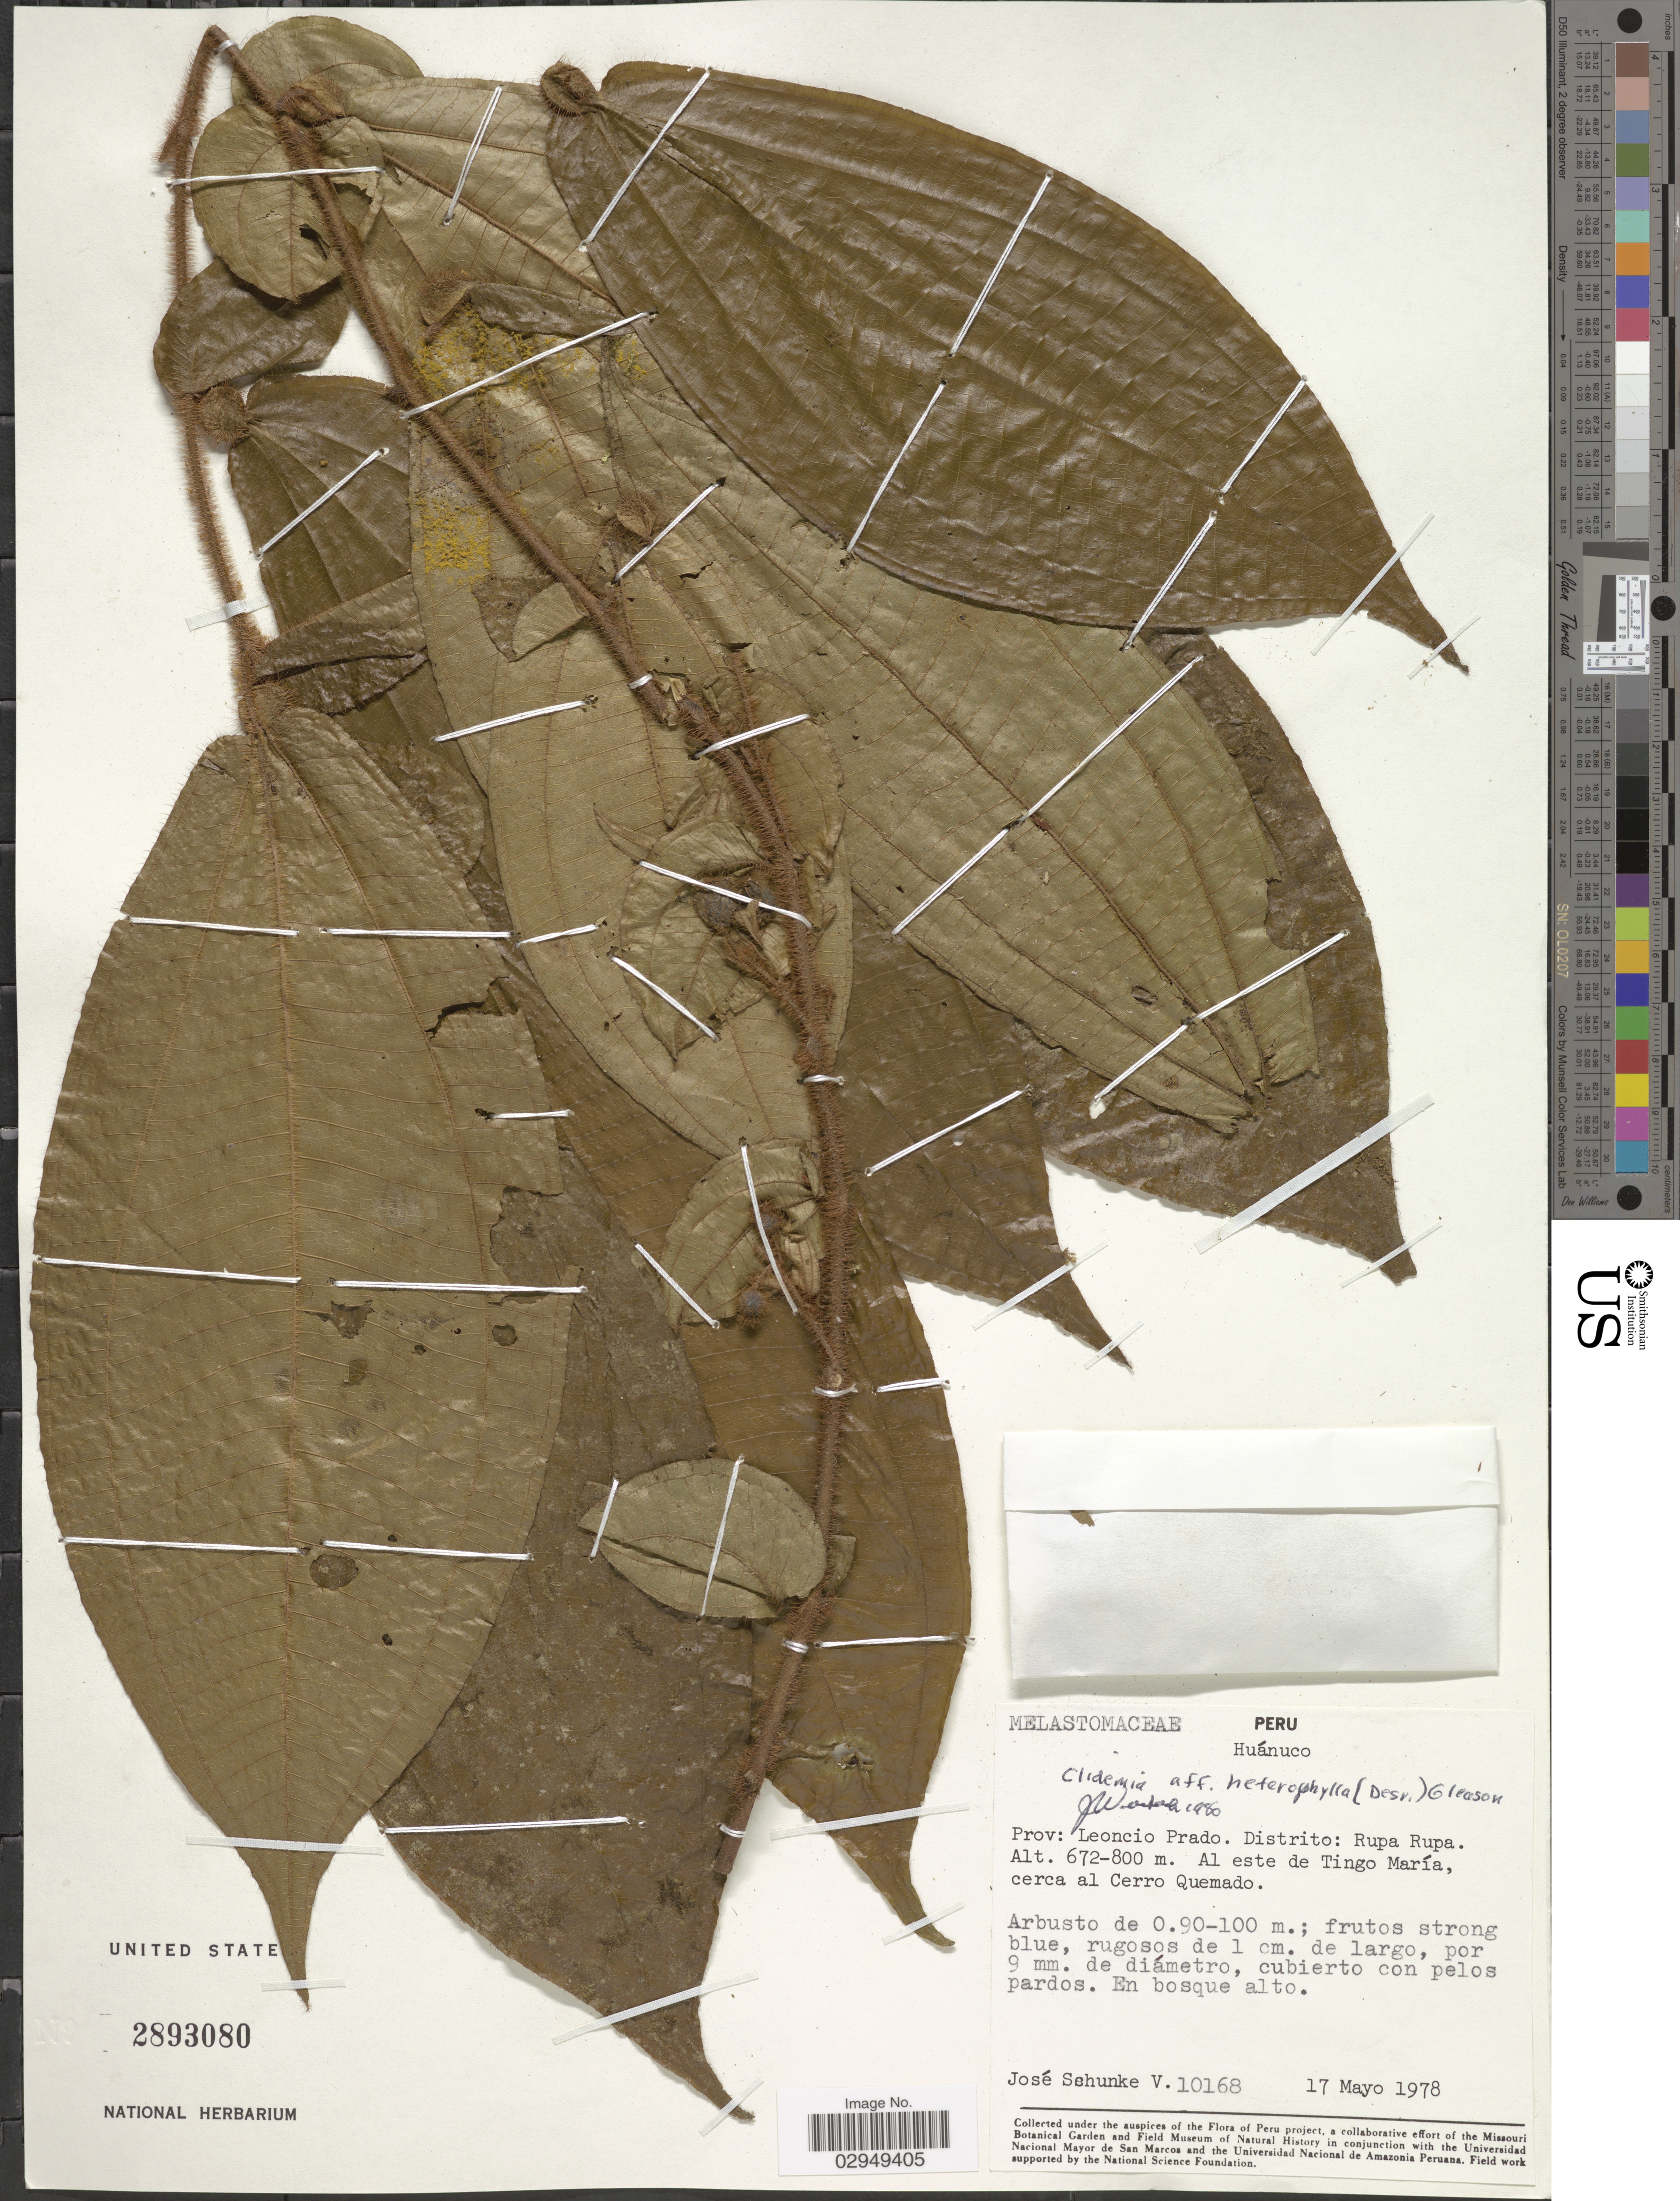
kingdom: Plantae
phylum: Tracheophyta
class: Magnoliopsida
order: Myrtales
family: Melastomataceae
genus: Clidemia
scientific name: Clidemia heterophylla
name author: Steud.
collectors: J. Schunke Vigo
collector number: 10168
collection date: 1978-05-17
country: Peru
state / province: Huánuco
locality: Prov: Leoncio Prado. Distrito: Rupa Rupa. Al este de Tingo María, cerca al Cerro Quemado.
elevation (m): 672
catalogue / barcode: US 2893080